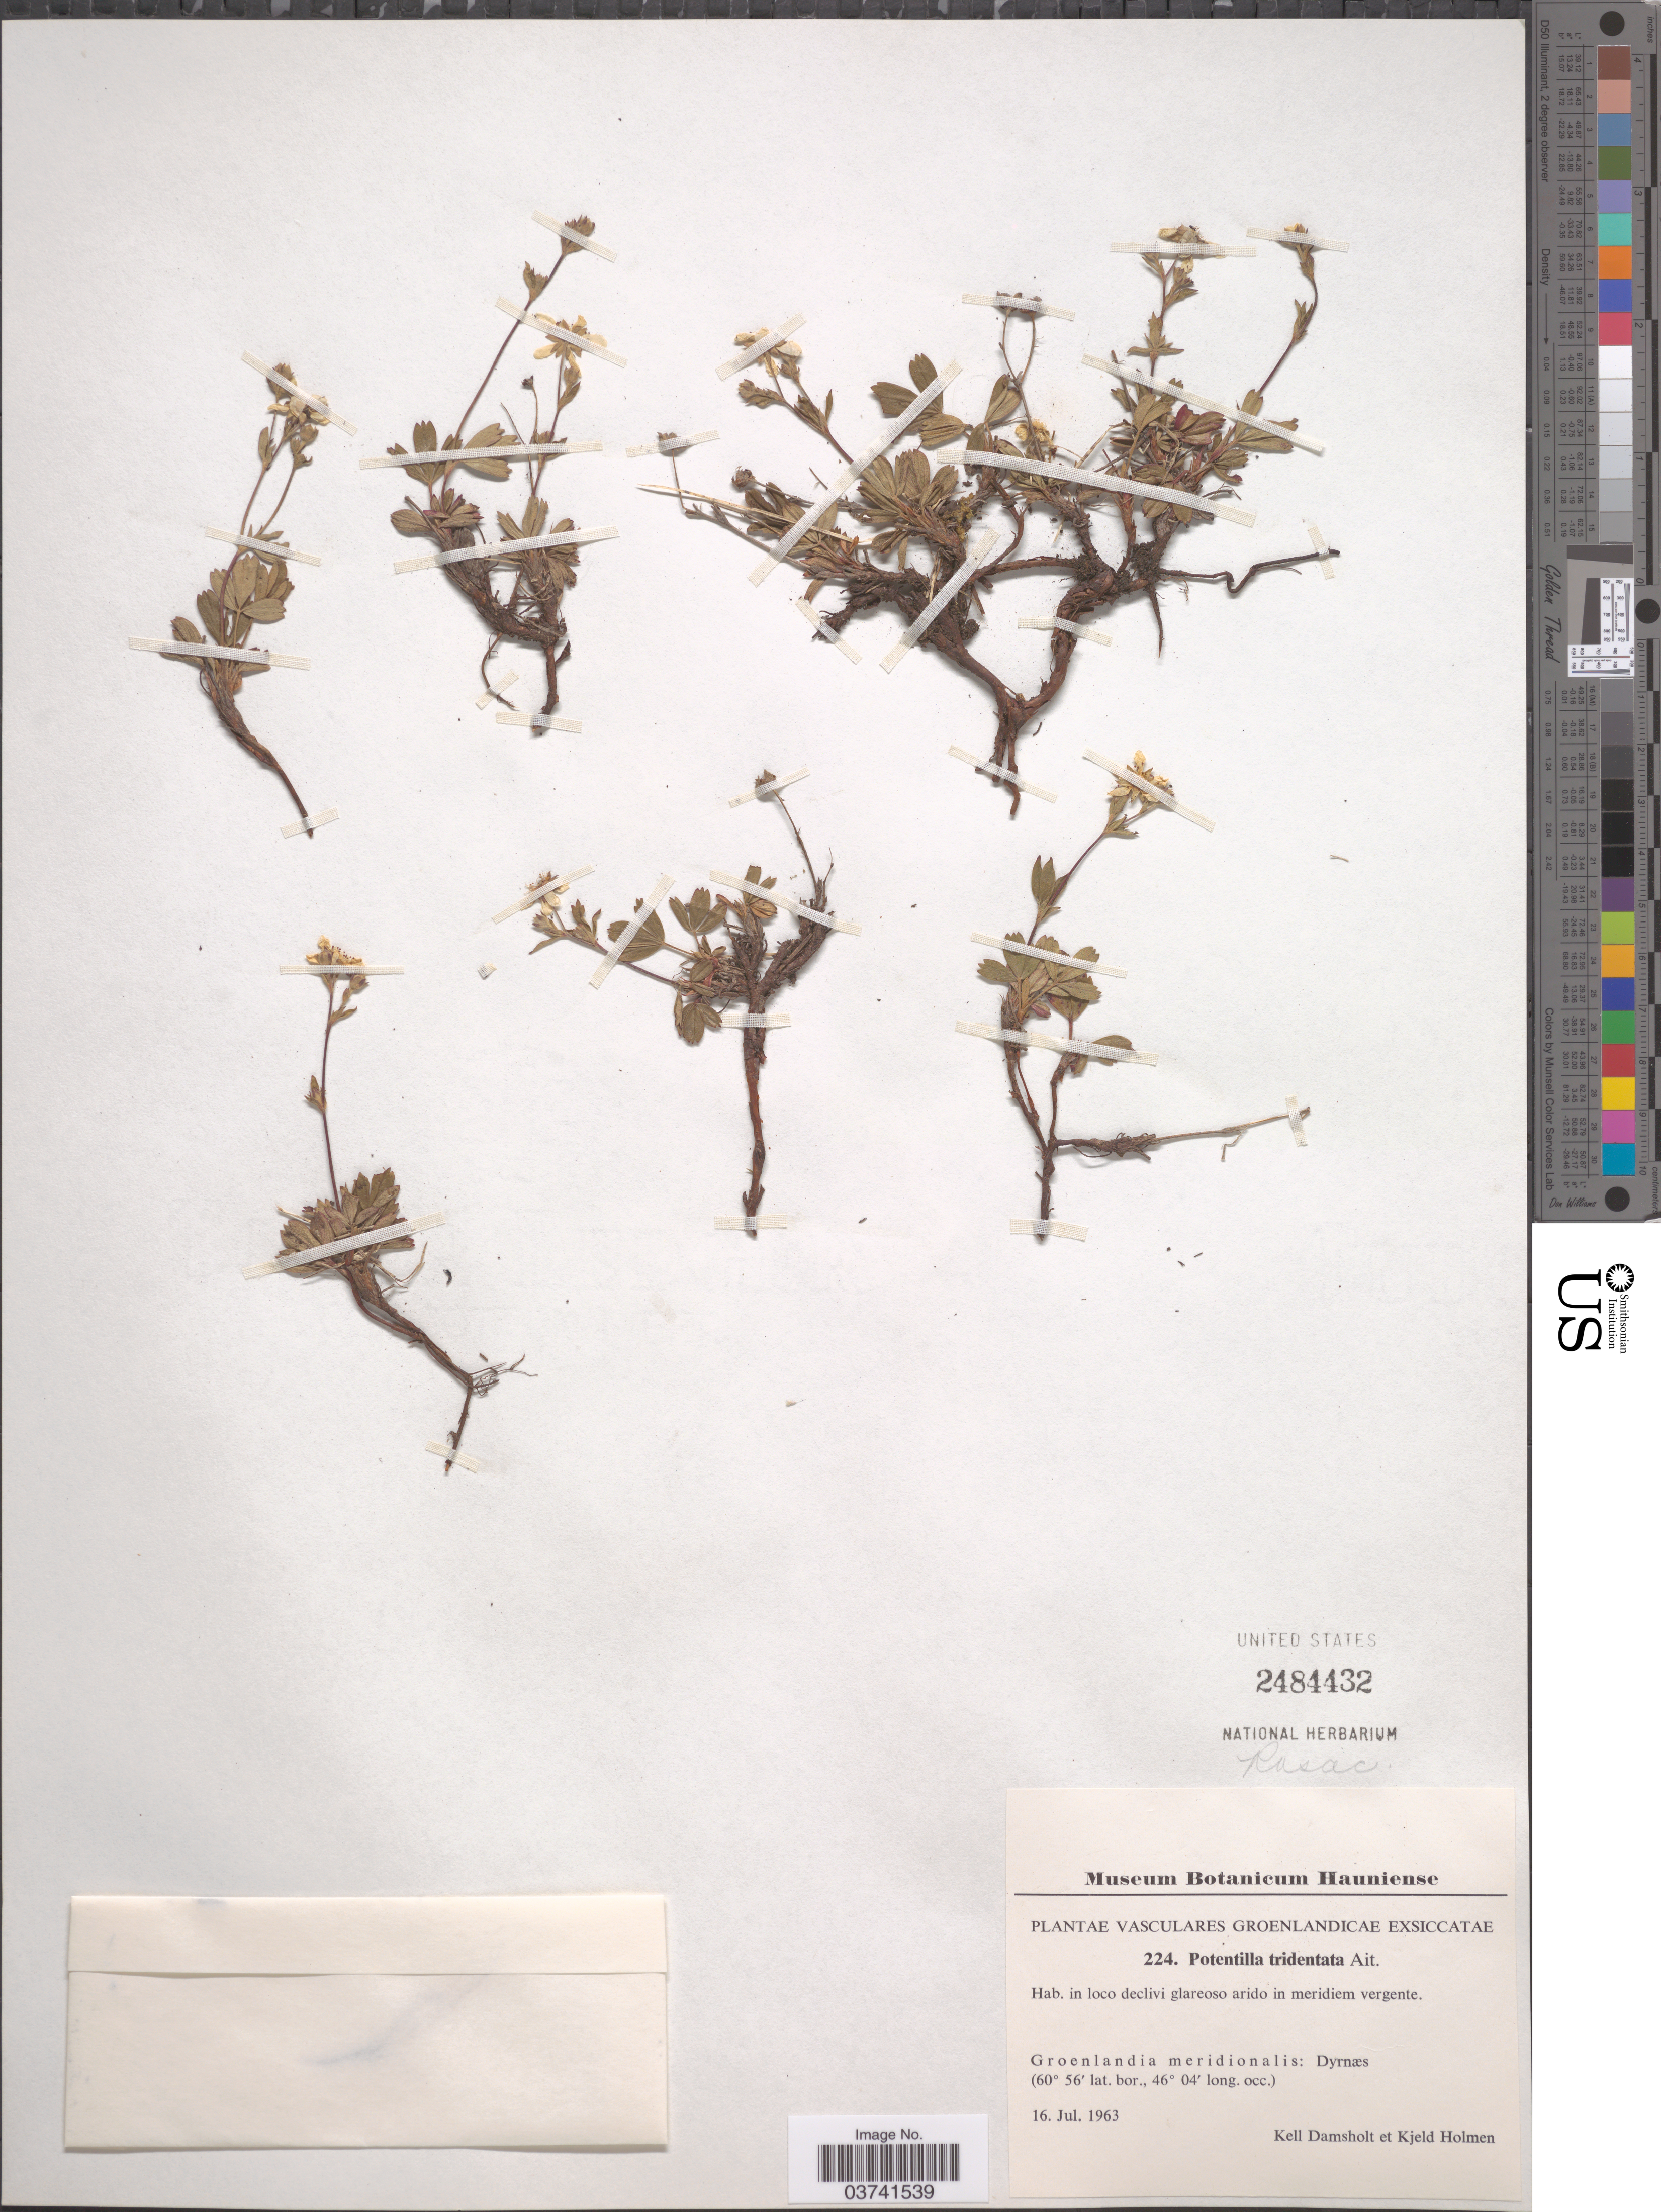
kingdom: Plantae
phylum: Tracheophyta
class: Magnoliopsida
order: Rosales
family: Rosaceae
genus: Potentilla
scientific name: Potentilla tridentata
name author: Aiton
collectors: K. Damsholt & K. A. Holmen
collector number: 224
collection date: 1963-07-16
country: Greenland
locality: Groenlandicae meridionalis: Dyrnæs.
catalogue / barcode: US 2484432